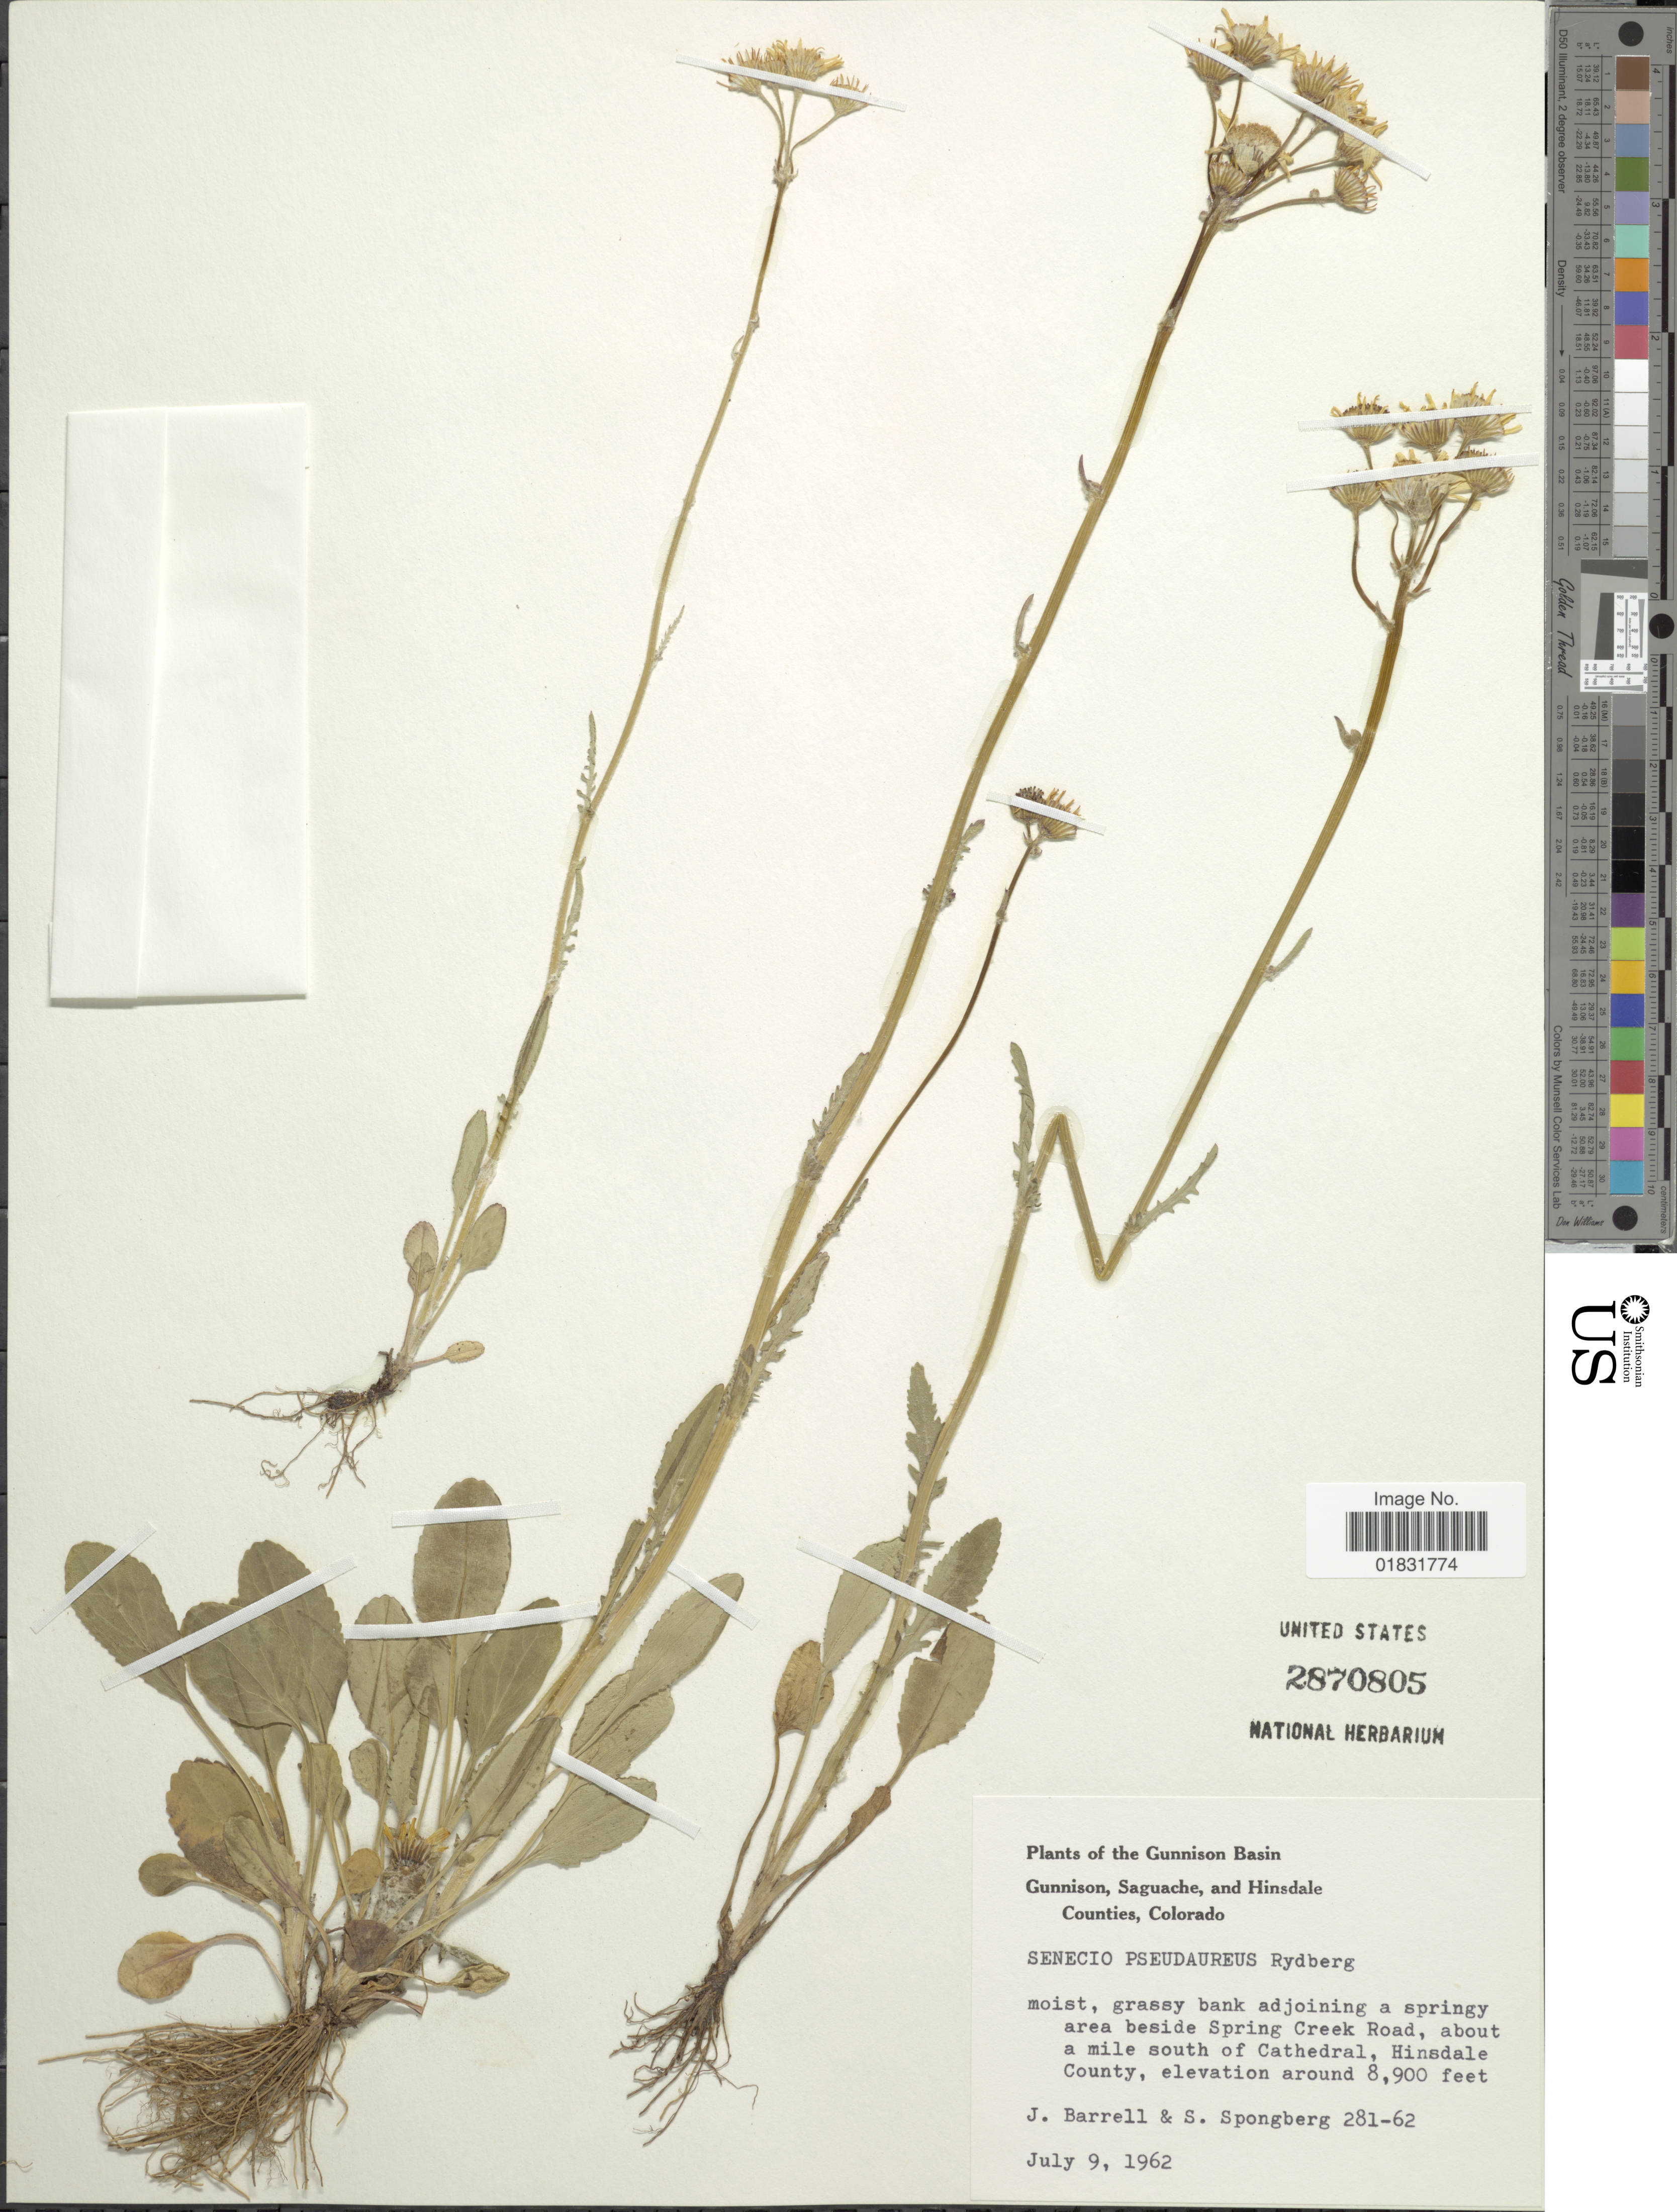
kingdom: Plantae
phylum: Tracheophyta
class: Magnoliopsida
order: Asterales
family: Asteraceae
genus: Packera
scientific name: Packera pseudaurea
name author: (Rydb.) W.A. Weber & Á. Löve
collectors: J. Barrell & S. A.Spongberg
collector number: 281-62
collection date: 1962-07-09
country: United States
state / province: Colorado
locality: The Gunnison Basin Gunnison, Saguache, and Hinsdale Counties, moist, grassy bank adjining a springy area beside Spring Creek Road, about a mile south of Cathedral, Hinsdale County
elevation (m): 2713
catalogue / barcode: US 2870805